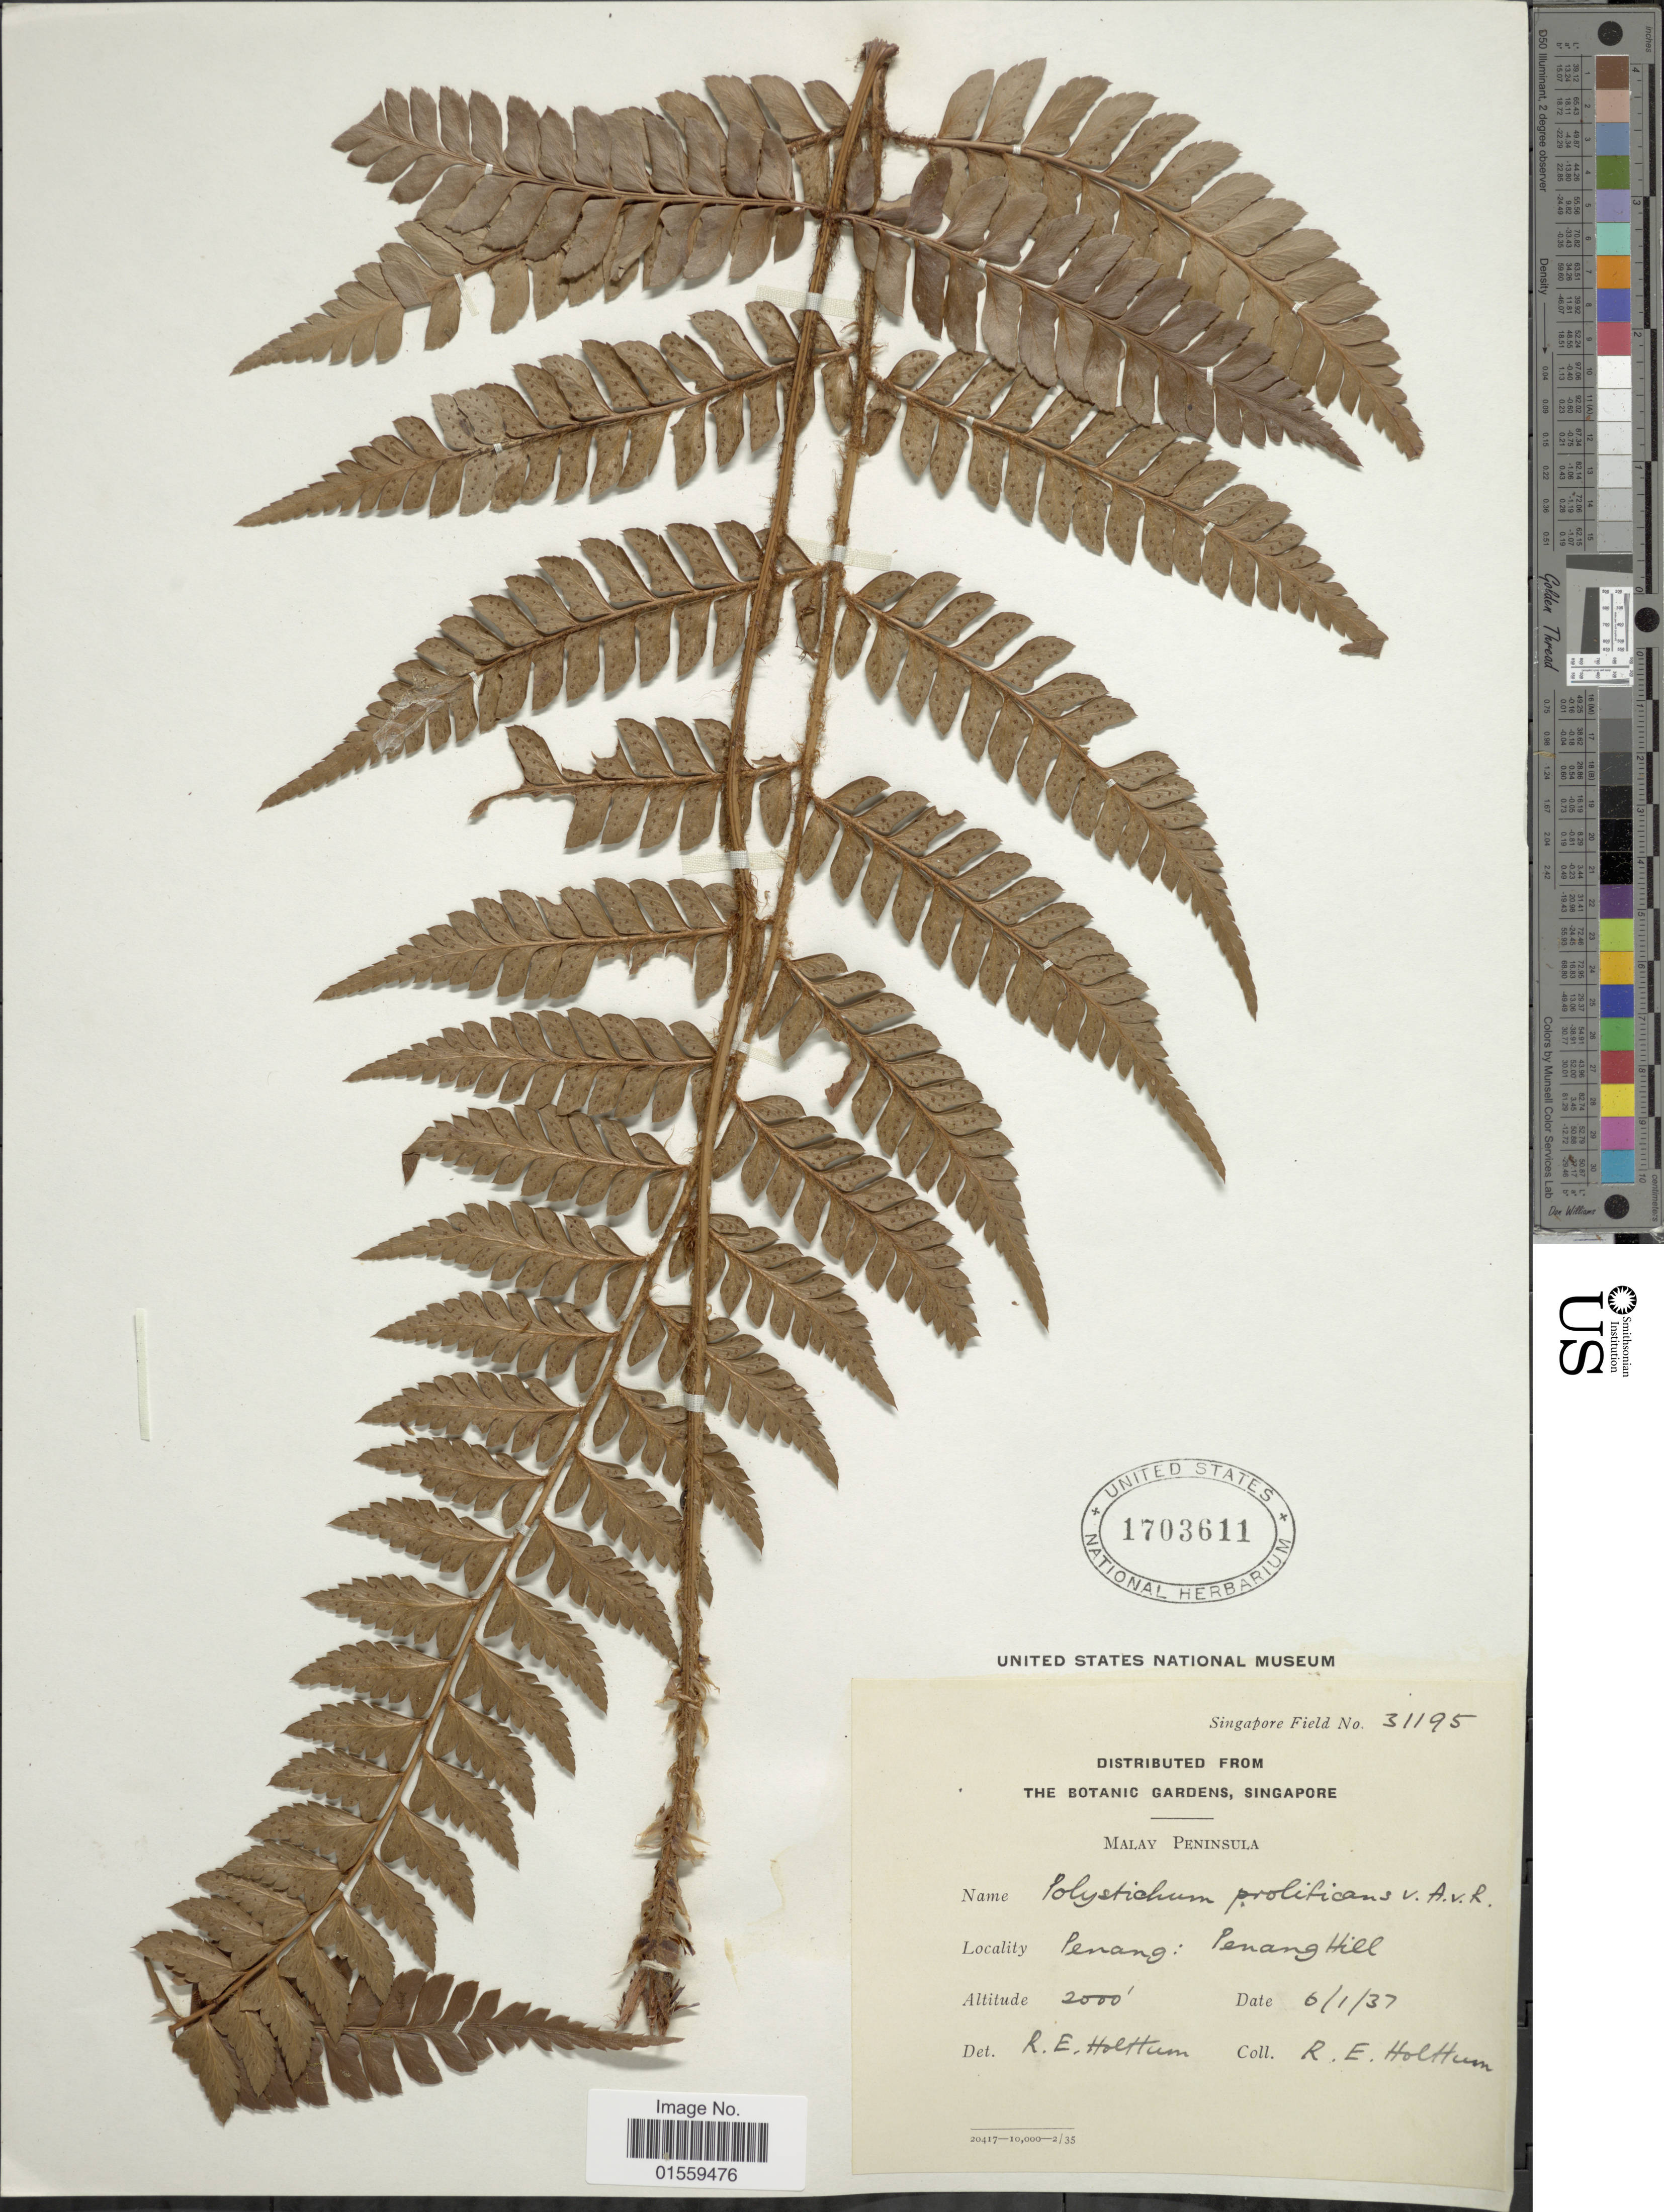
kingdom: Plantae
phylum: Tracheophyta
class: Polypodiopsida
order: Polypodiales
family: Dryopteridaceae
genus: Polystichum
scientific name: Polystichum scariosum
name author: (Roxb.) C.V. Morton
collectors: R. E. Holttum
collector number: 31195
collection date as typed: Transcribed d/m/y: 6/1/37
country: Malaysia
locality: Malay Peninsula, Penang, Penang Hill.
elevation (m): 610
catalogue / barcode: US 1703611